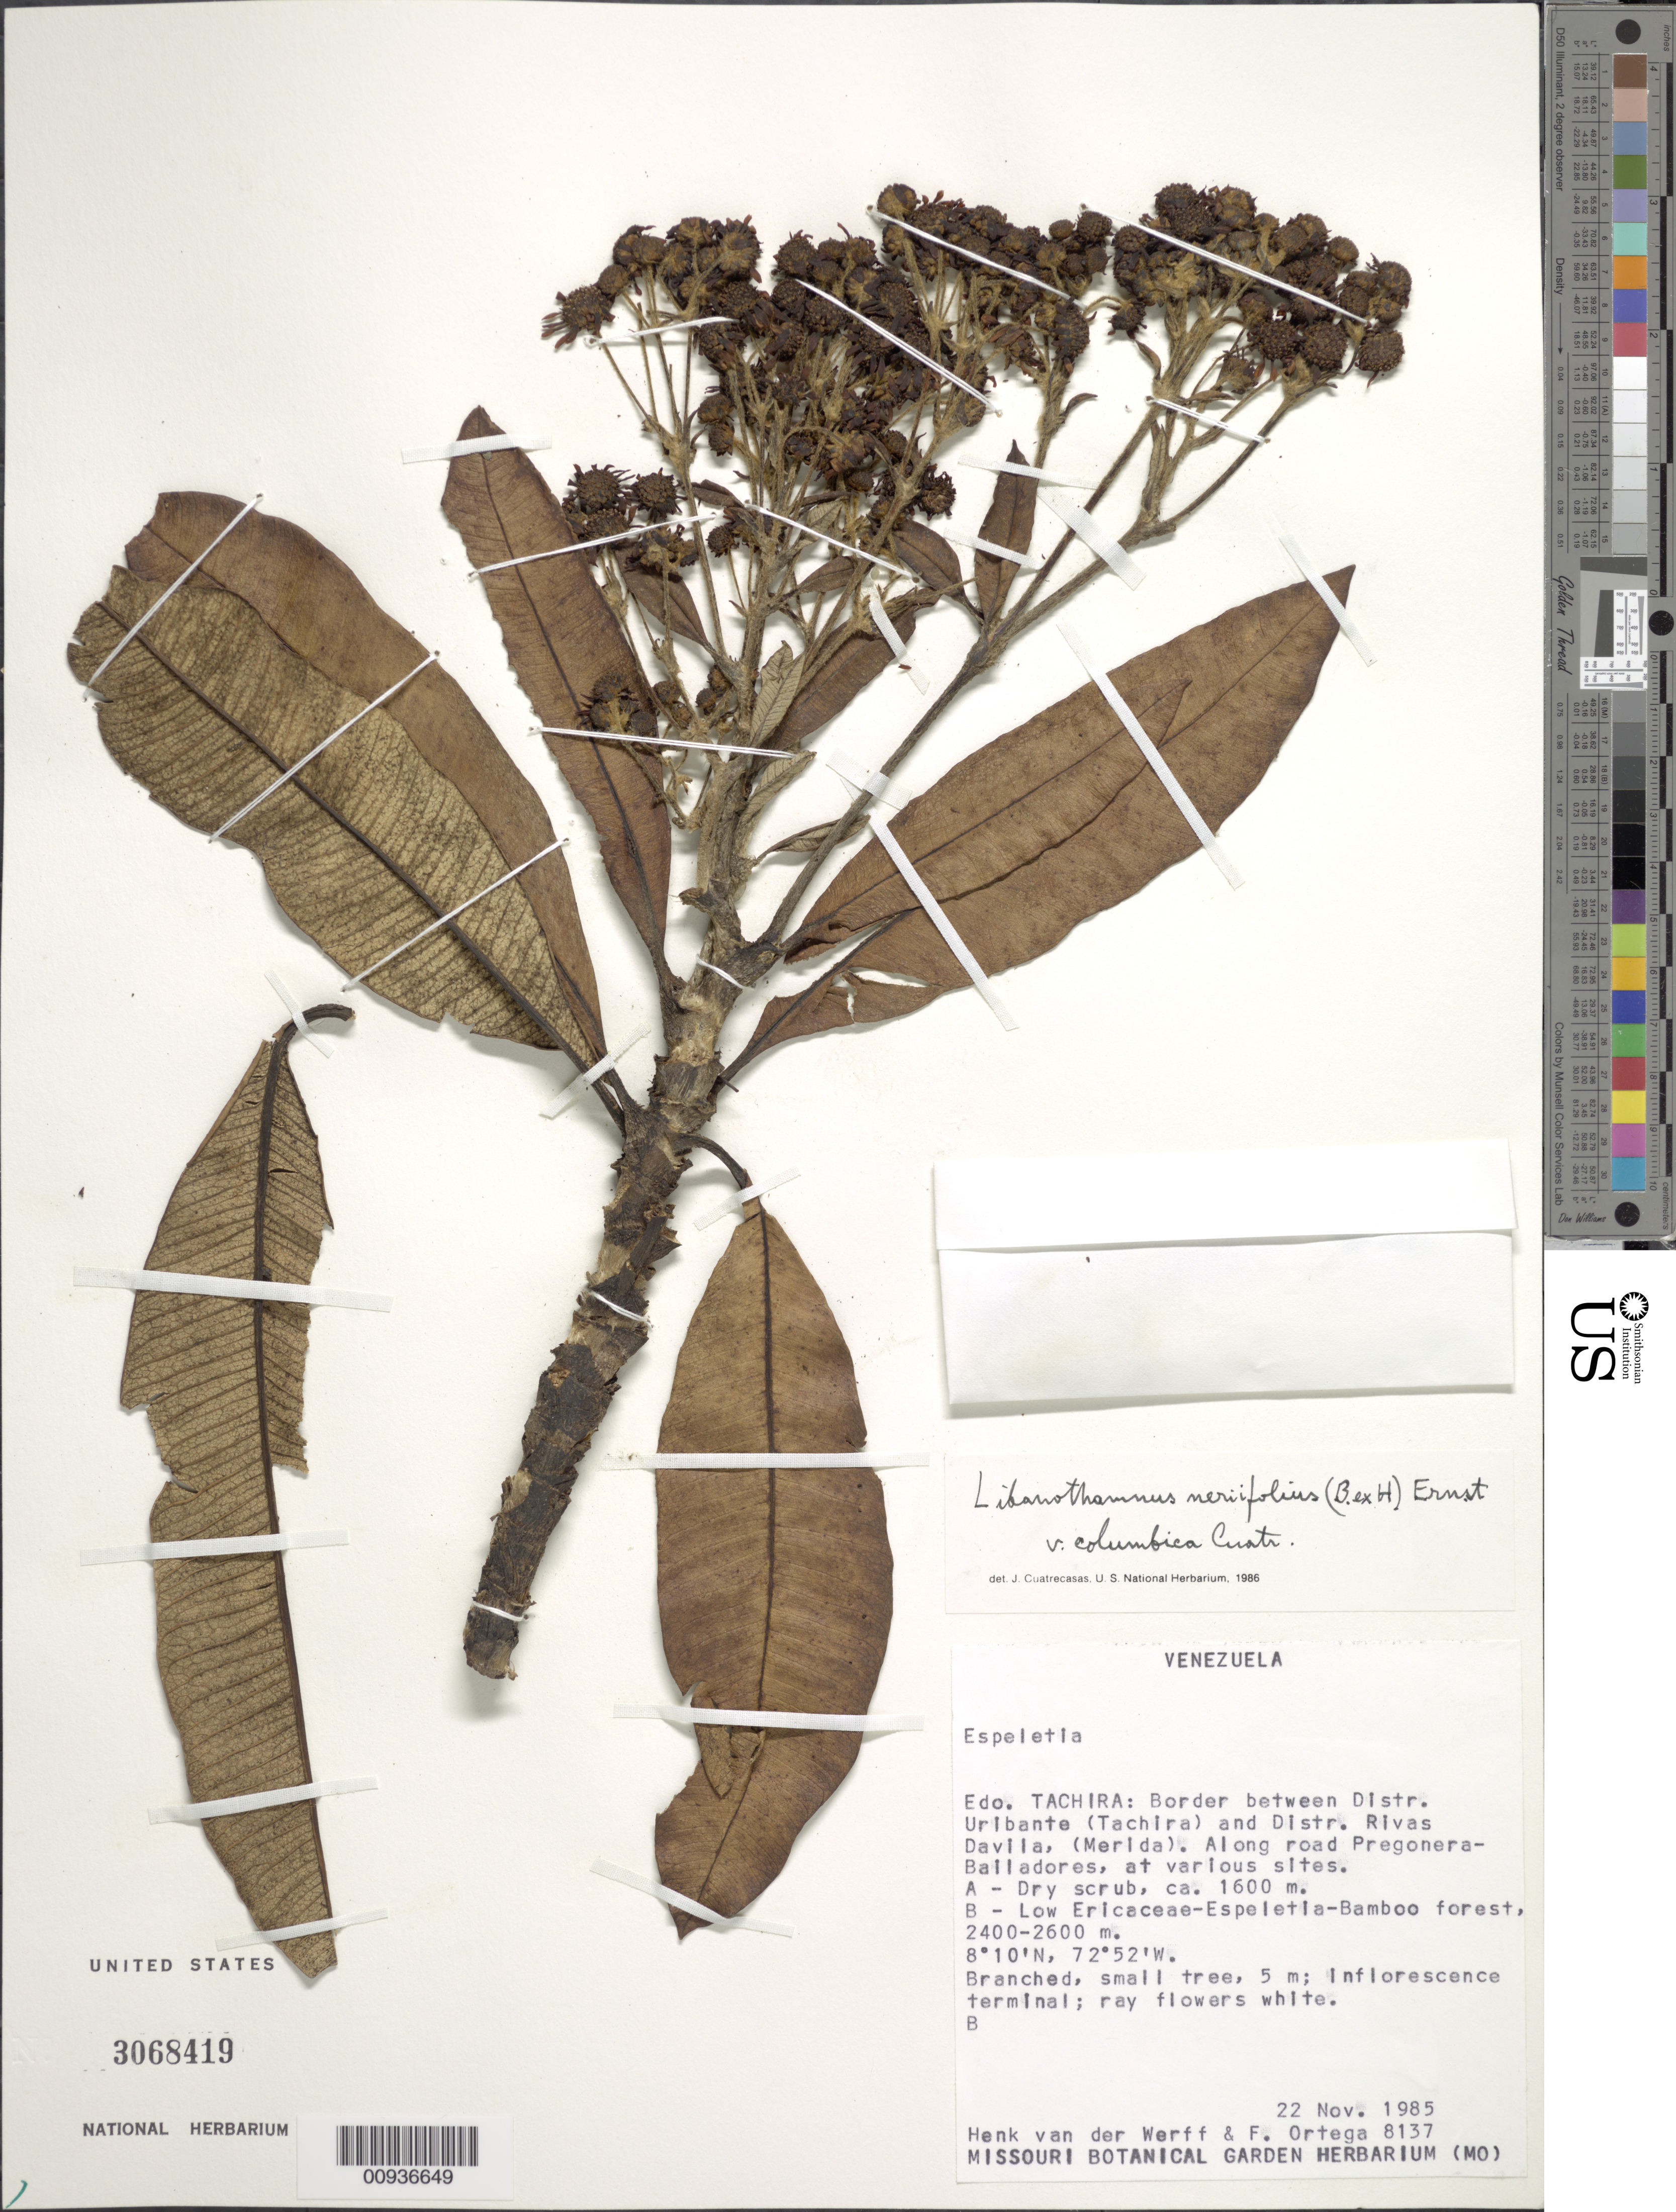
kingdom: Plantae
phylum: Tracheophyta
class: Magnoliopsida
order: Asterales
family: Asteraceae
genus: Libanothamnus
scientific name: Libanothamnus neriifolius var. columbicus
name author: (Cuatrec.) Cuatrec.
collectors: H. van der Werff & F. J. Ortega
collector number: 8137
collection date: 1985-11-22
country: Venezuela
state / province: Táchira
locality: Border between Distr. Uribante (Táchira) and Distr. Rivas Dávila (Mérida). Along road Pregonera-Bailadores, at various sites.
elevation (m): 2400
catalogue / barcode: US 3068419